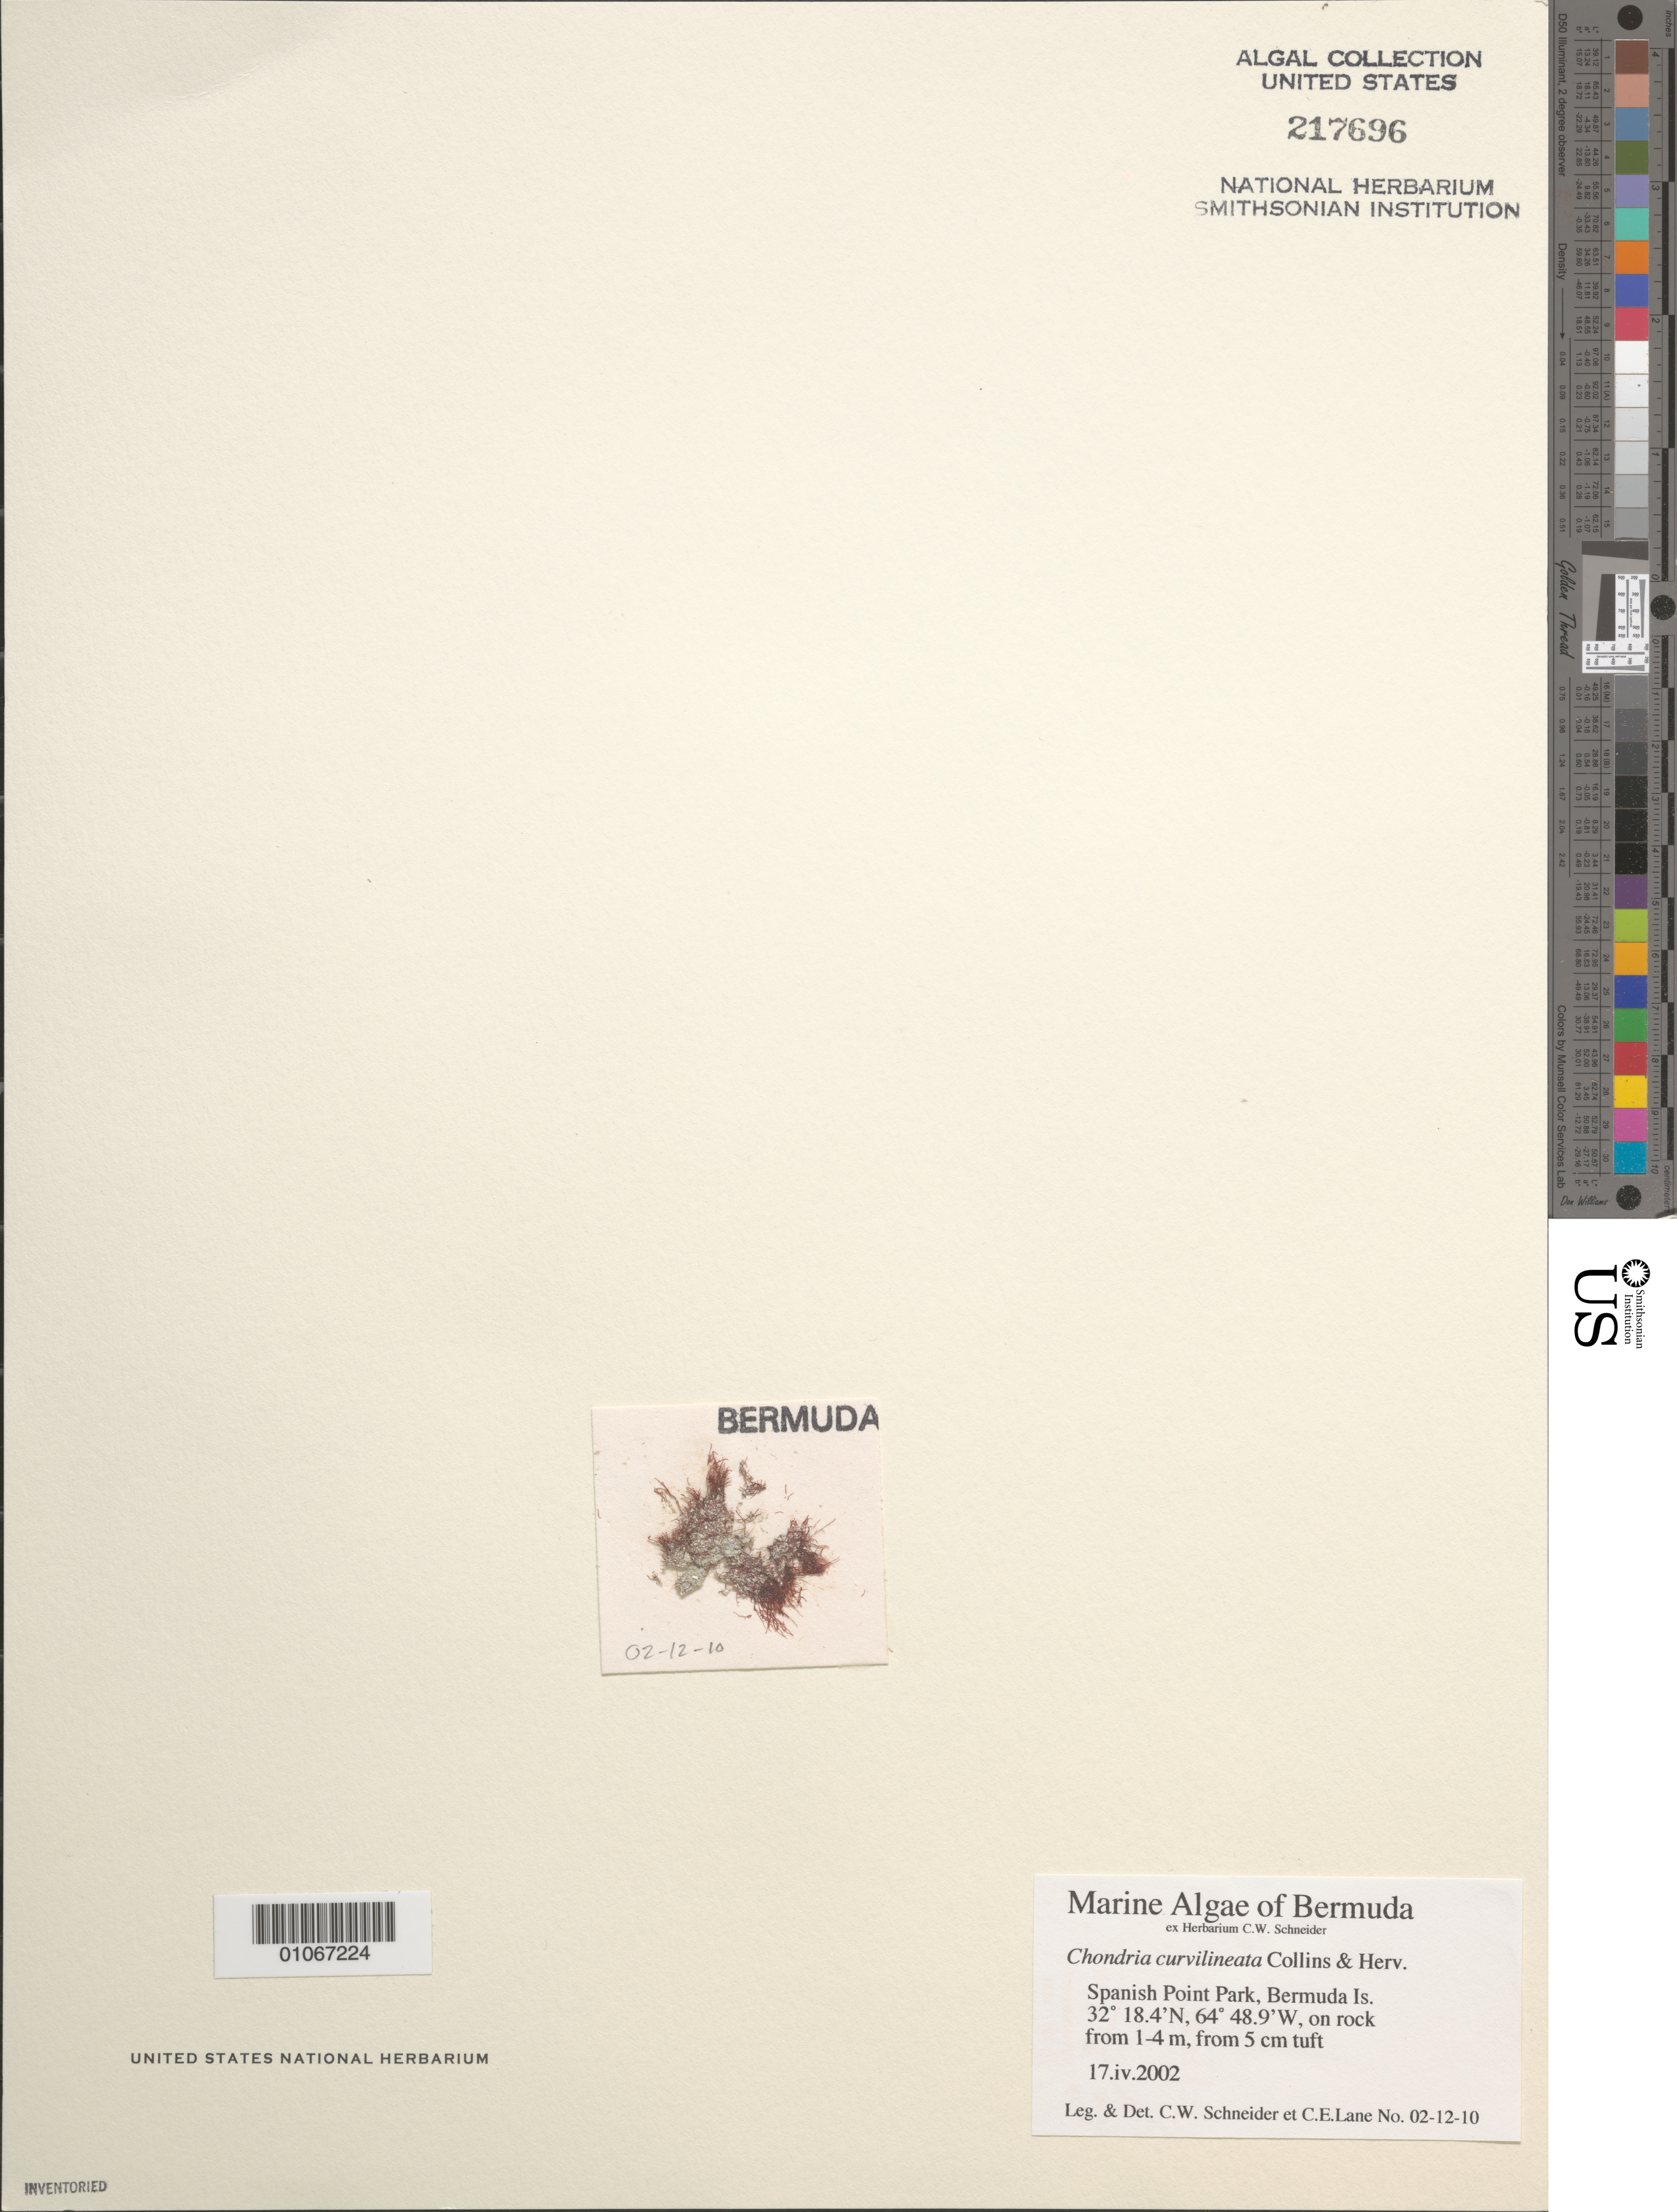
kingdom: Plantae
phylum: Rhodophyta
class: Florideophyceae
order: Ceramiales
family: Rhodomelaceae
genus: Chondria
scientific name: Chondria curvilineata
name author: Collins & Herv.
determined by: Schneider, C. W.; Lane, C. E.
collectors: C. W. Schneider & C. E. Lane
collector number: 02-12-10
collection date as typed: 17 Apr 2002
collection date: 2002-04-17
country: Bermuda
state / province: Pembroke Parish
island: Bermuda Island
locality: Spanish Point Park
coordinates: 32 18.4'N, 64 48.9'W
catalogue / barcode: US 217696